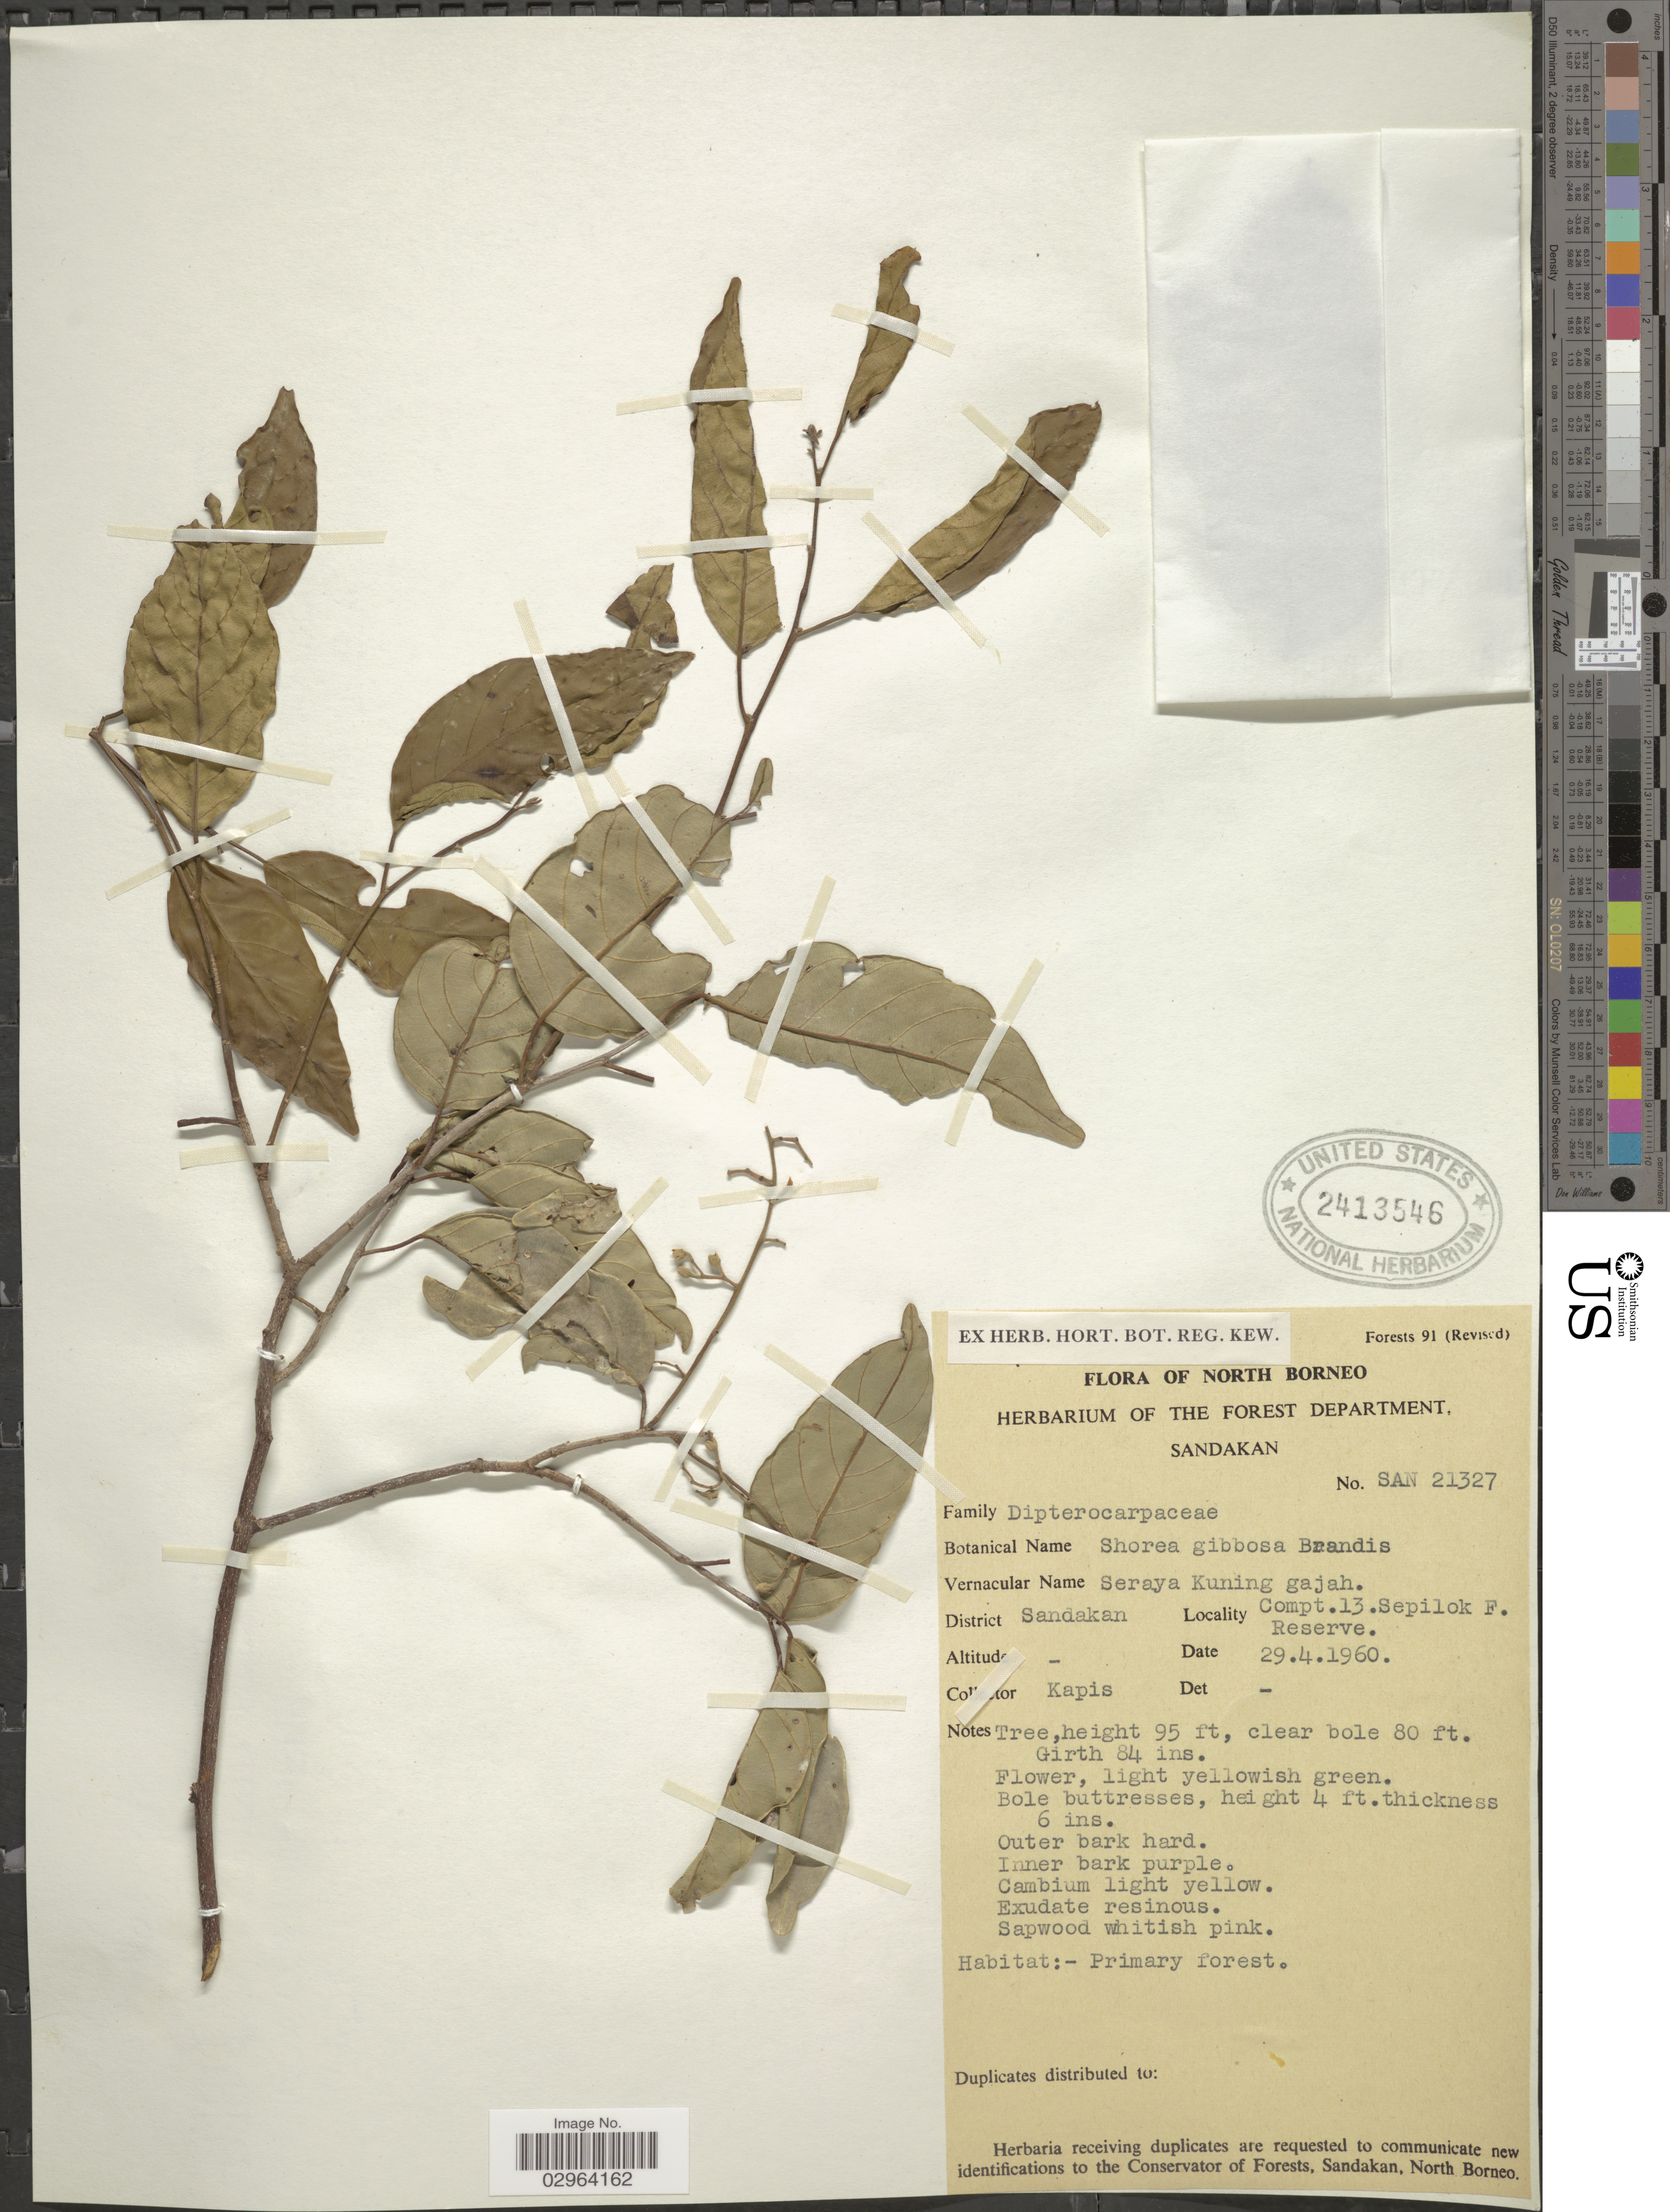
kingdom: Plantae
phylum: Tracheophyta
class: Magnoliopsida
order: Malvales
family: Dipterocarpaceae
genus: Richetia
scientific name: Richetia gibbosa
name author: (Brandis) P.S. Ashton & J. Heck.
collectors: Kapis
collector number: SAN 21327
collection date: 1960-04-29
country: Malaysia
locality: North Borneo. District Sandakan. Compt. 13. Sepilok F. Reserve.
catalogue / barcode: US 2413546